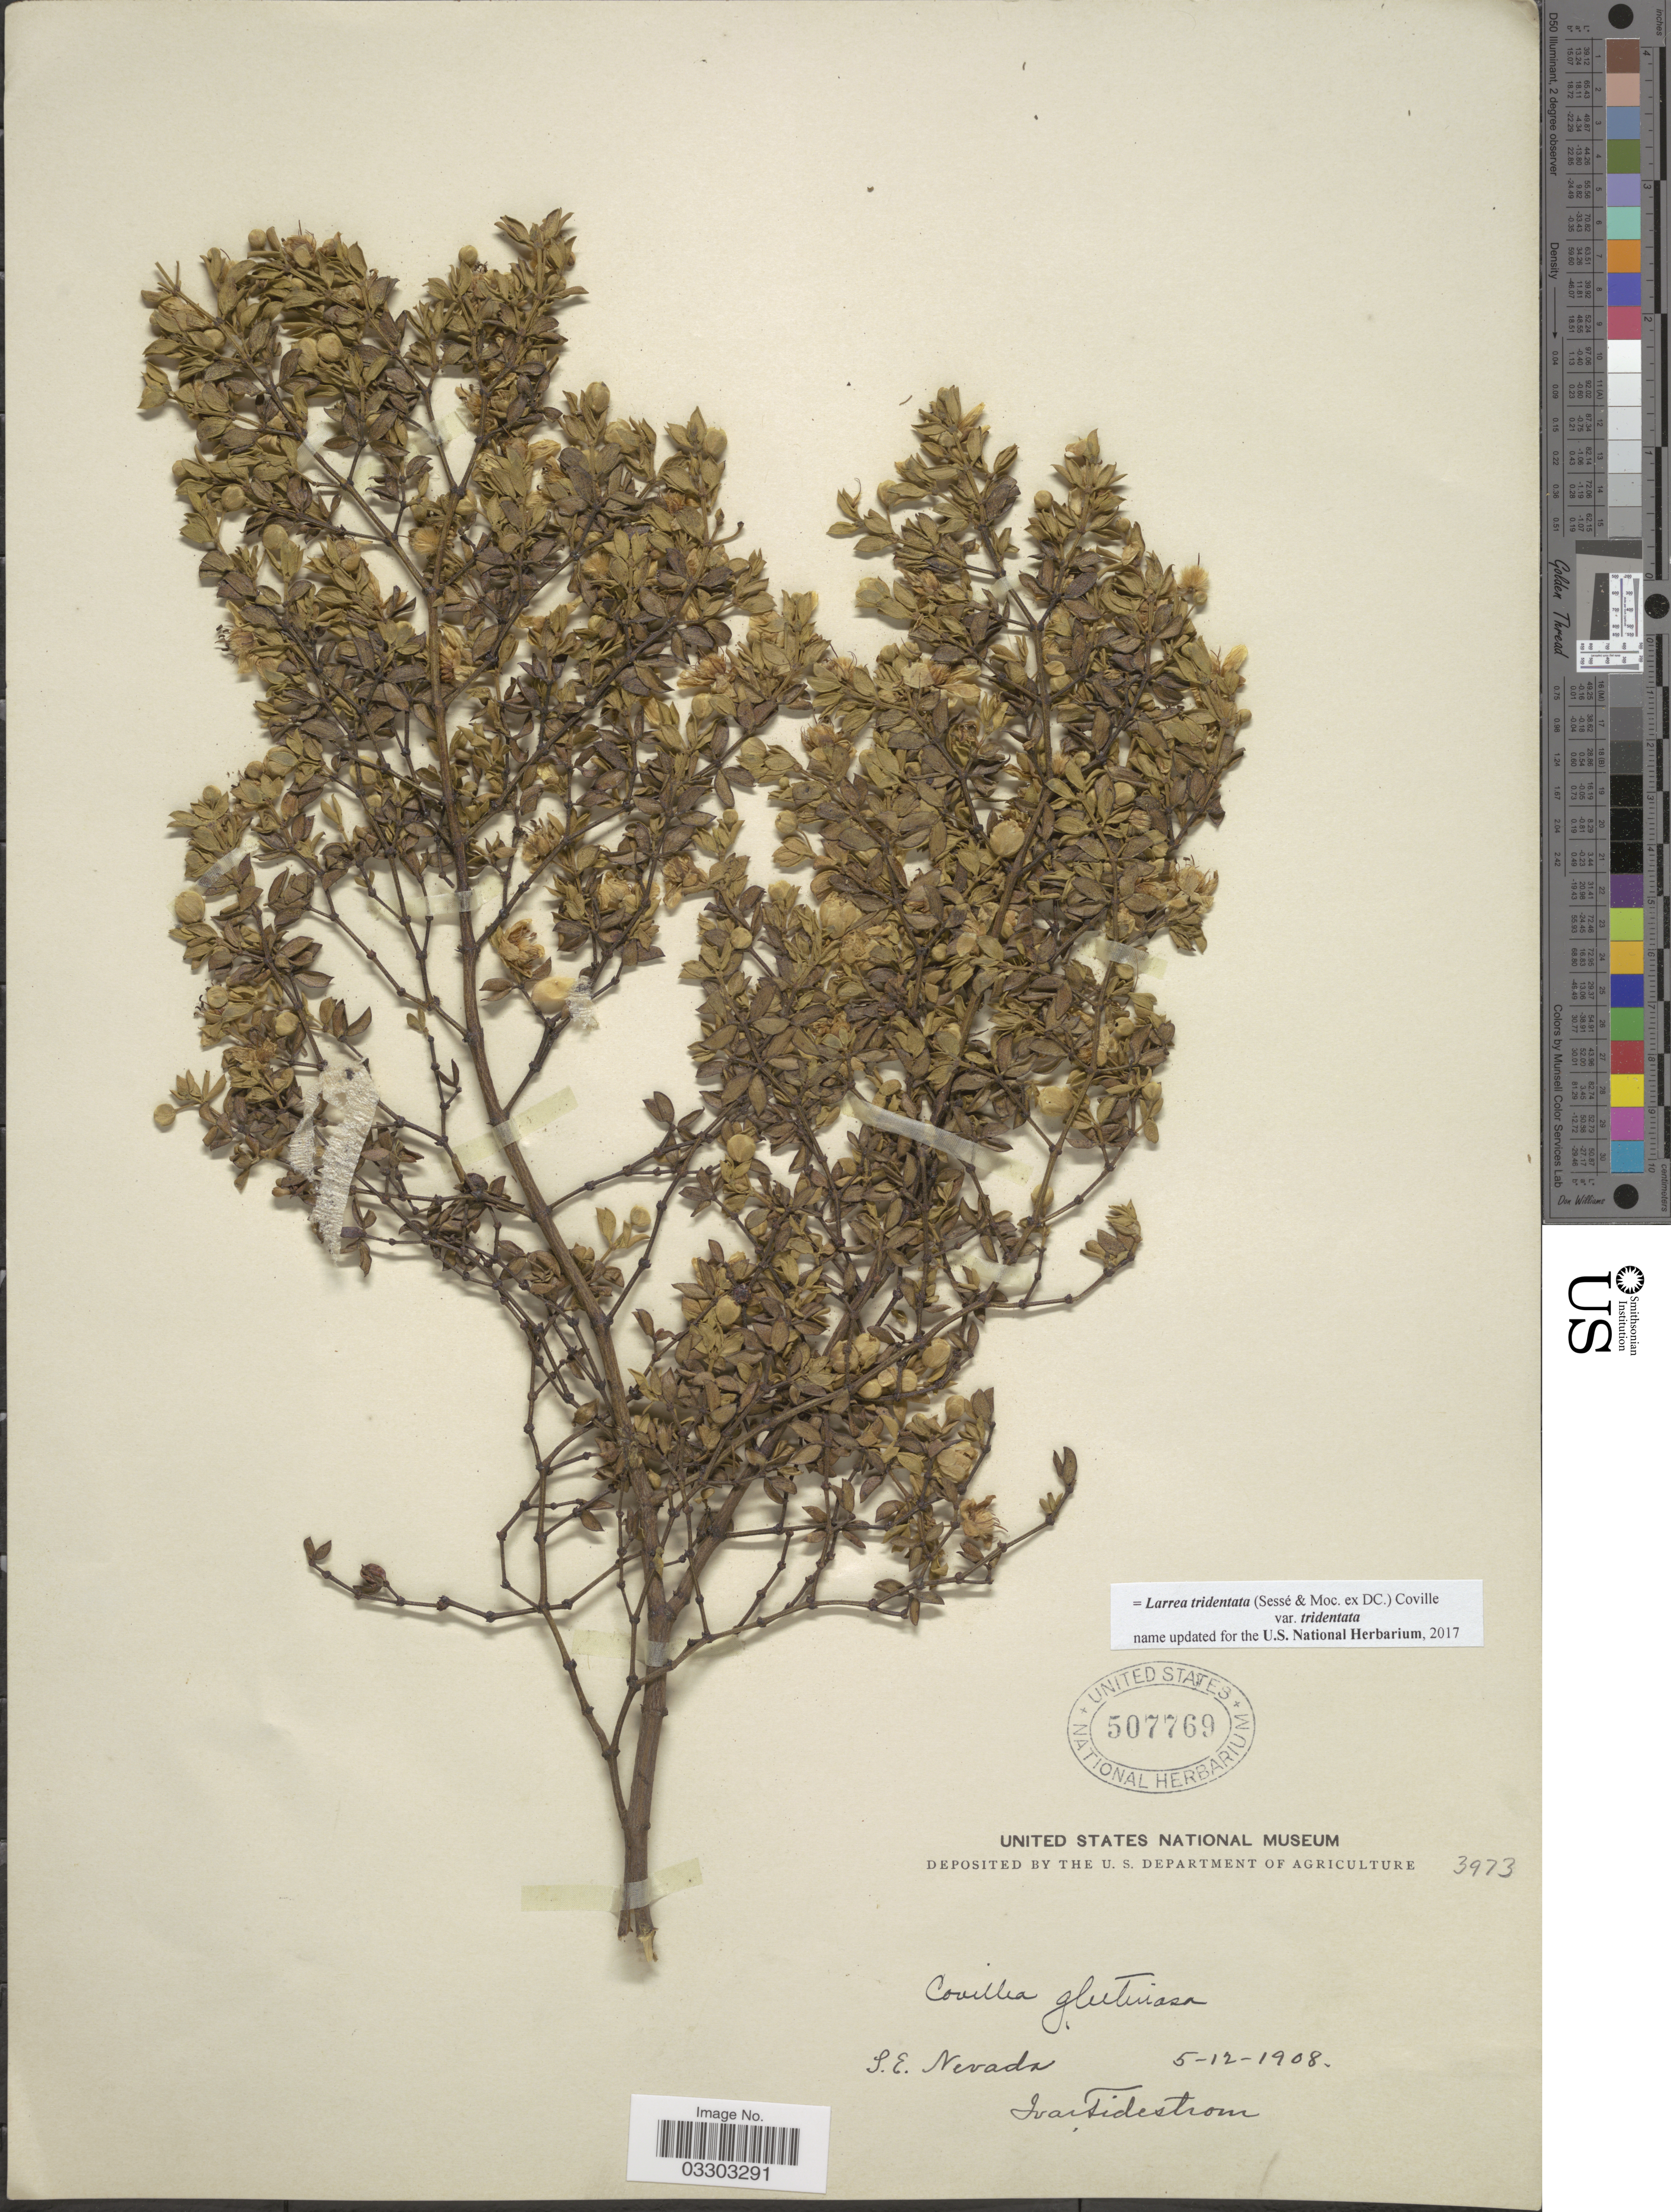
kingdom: Plantae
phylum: Tracheophyta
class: Magnoliopsida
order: Zygophyllales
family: Zygophyllaceae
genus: Larrea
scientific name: Larrea tridentata var. tridentata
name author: (Sessé & Moc. ex DC.) Coville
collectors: I. F. Tidestrom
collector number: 3973?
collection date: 1908-05-12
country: United States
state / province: Nevada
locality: S.E. Nevada.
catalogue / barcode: US 507769